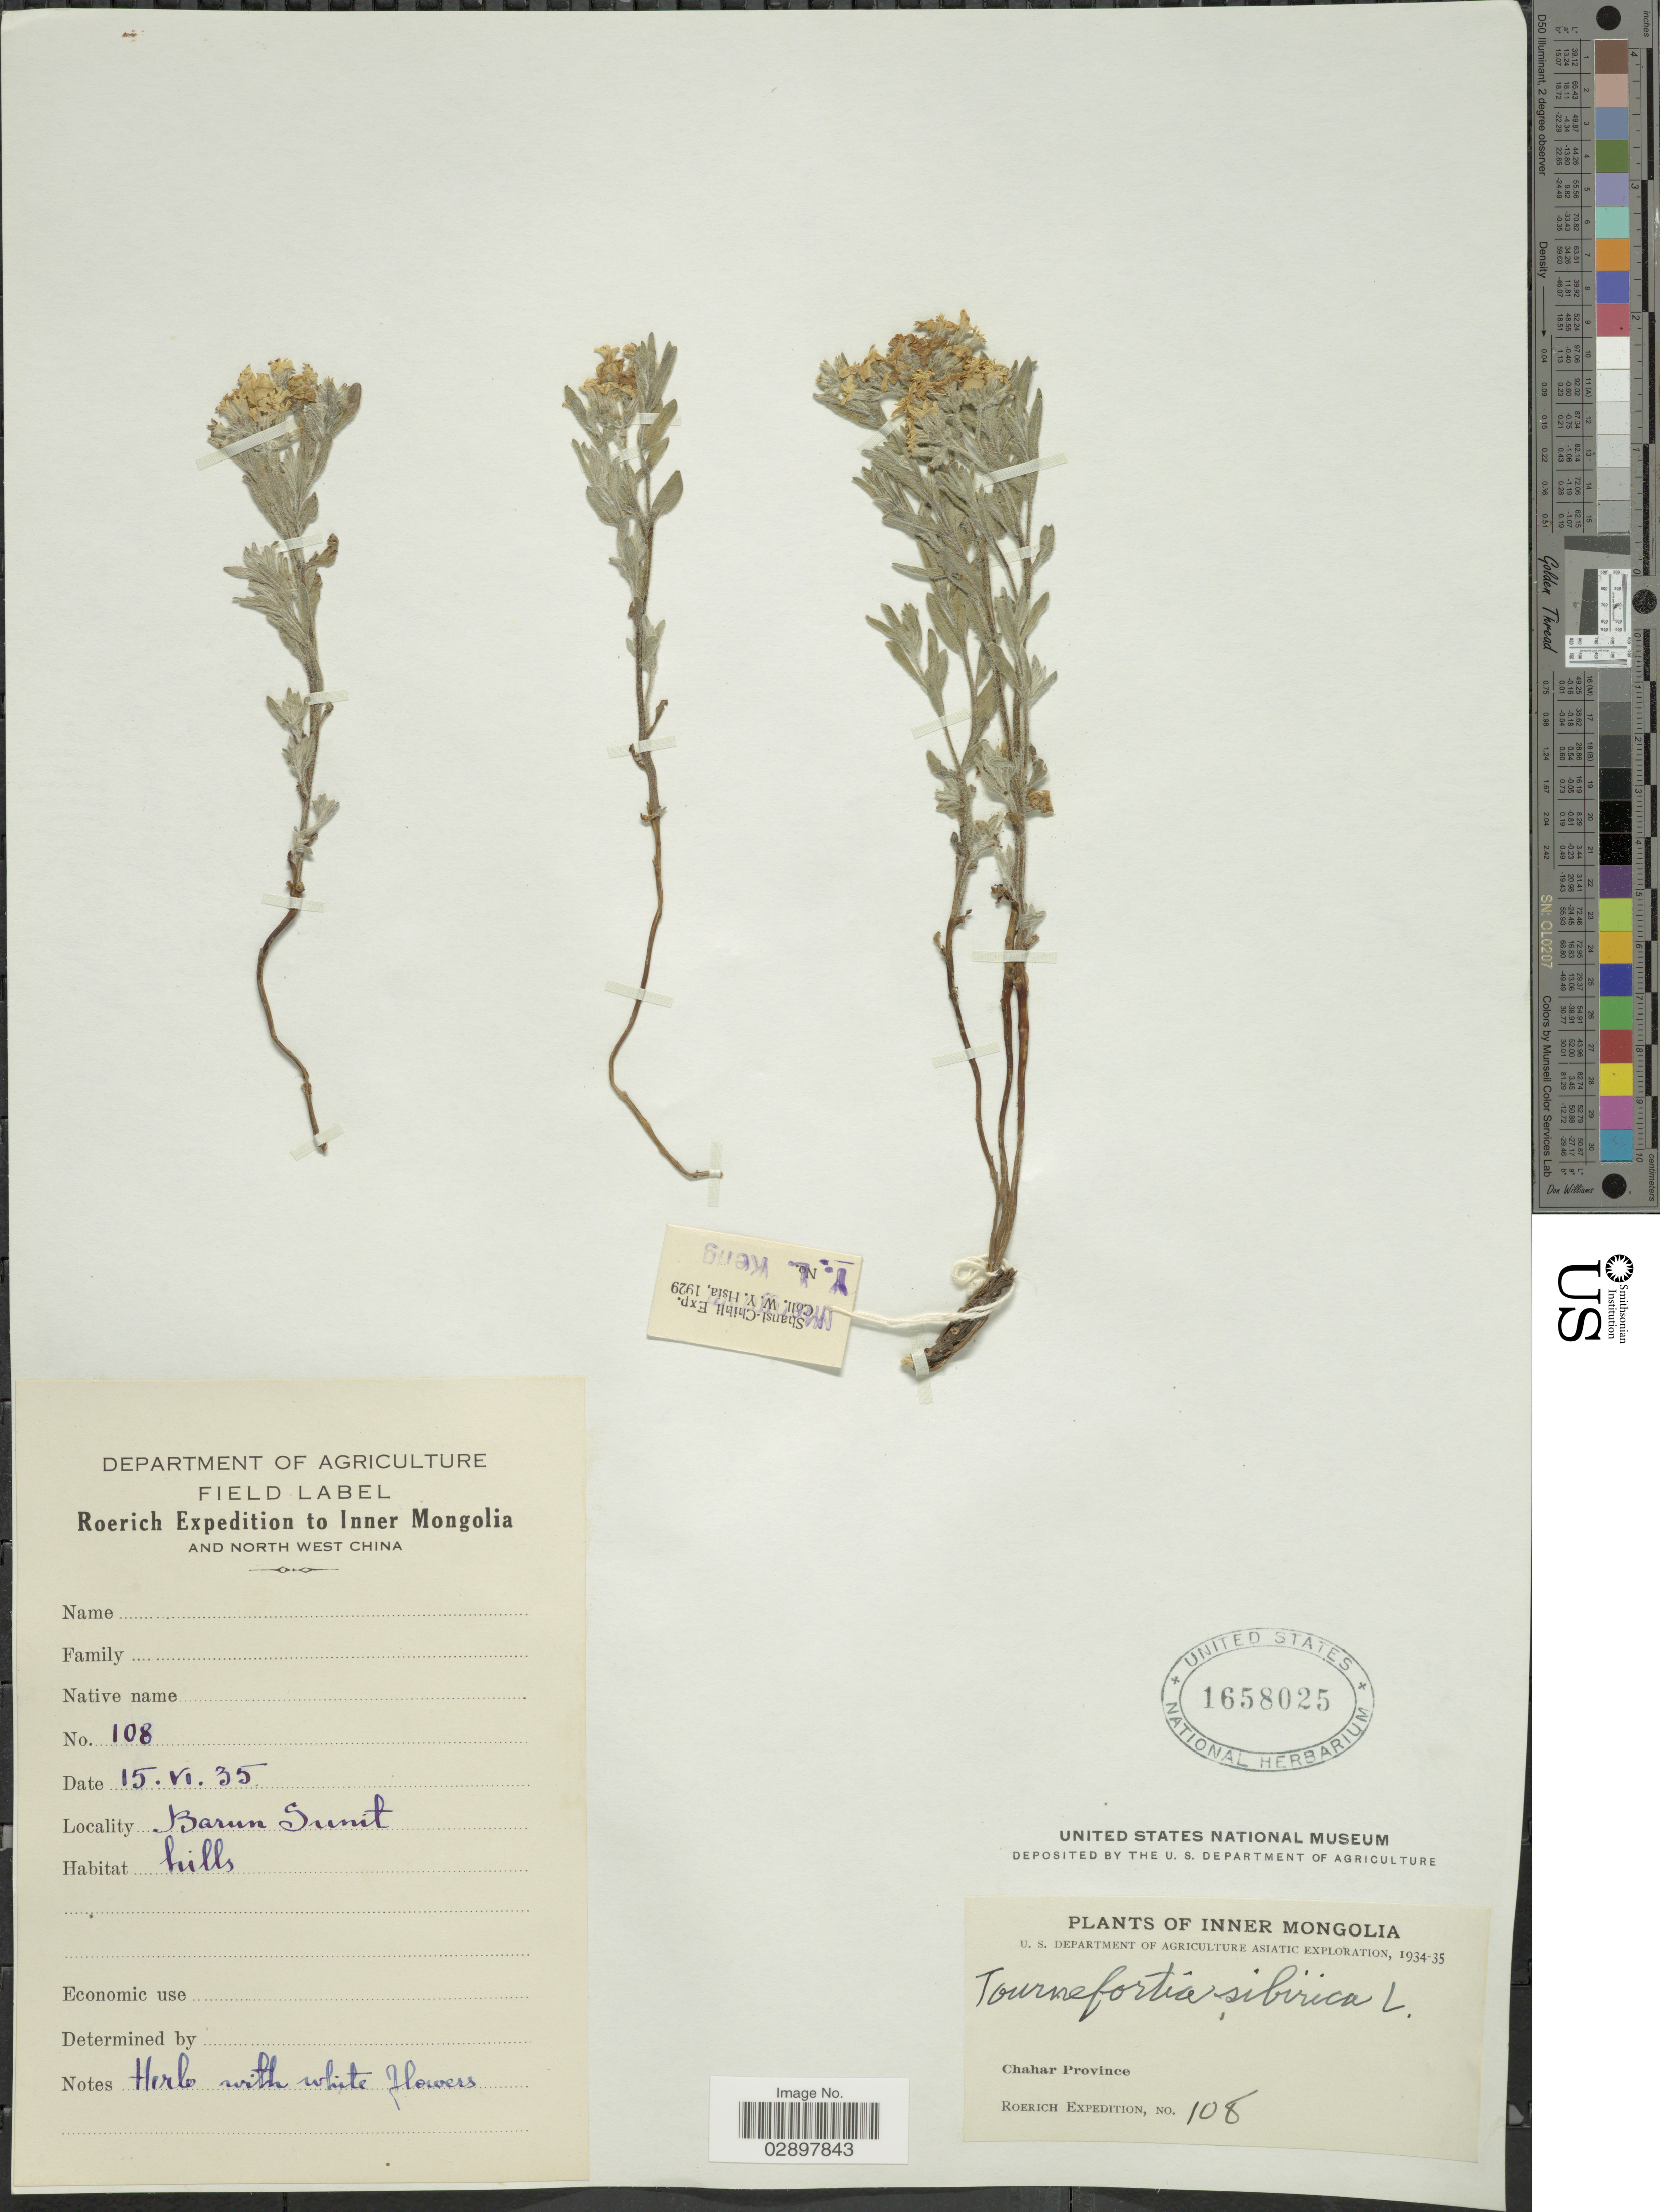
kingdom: Plantae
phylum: Tracheophyta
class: Magnoliopsida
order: Boraginales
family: Heliotropiaceae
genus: Tournefortia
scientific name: Tournefortia sibirica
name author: L.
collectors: Roerich Expedition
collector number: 108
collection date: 1935-06-15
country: China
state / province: Nei Monggol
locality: Inner Mongolia and North West China. Barun Sunit. Chahar Province.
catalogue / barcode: US 1658025